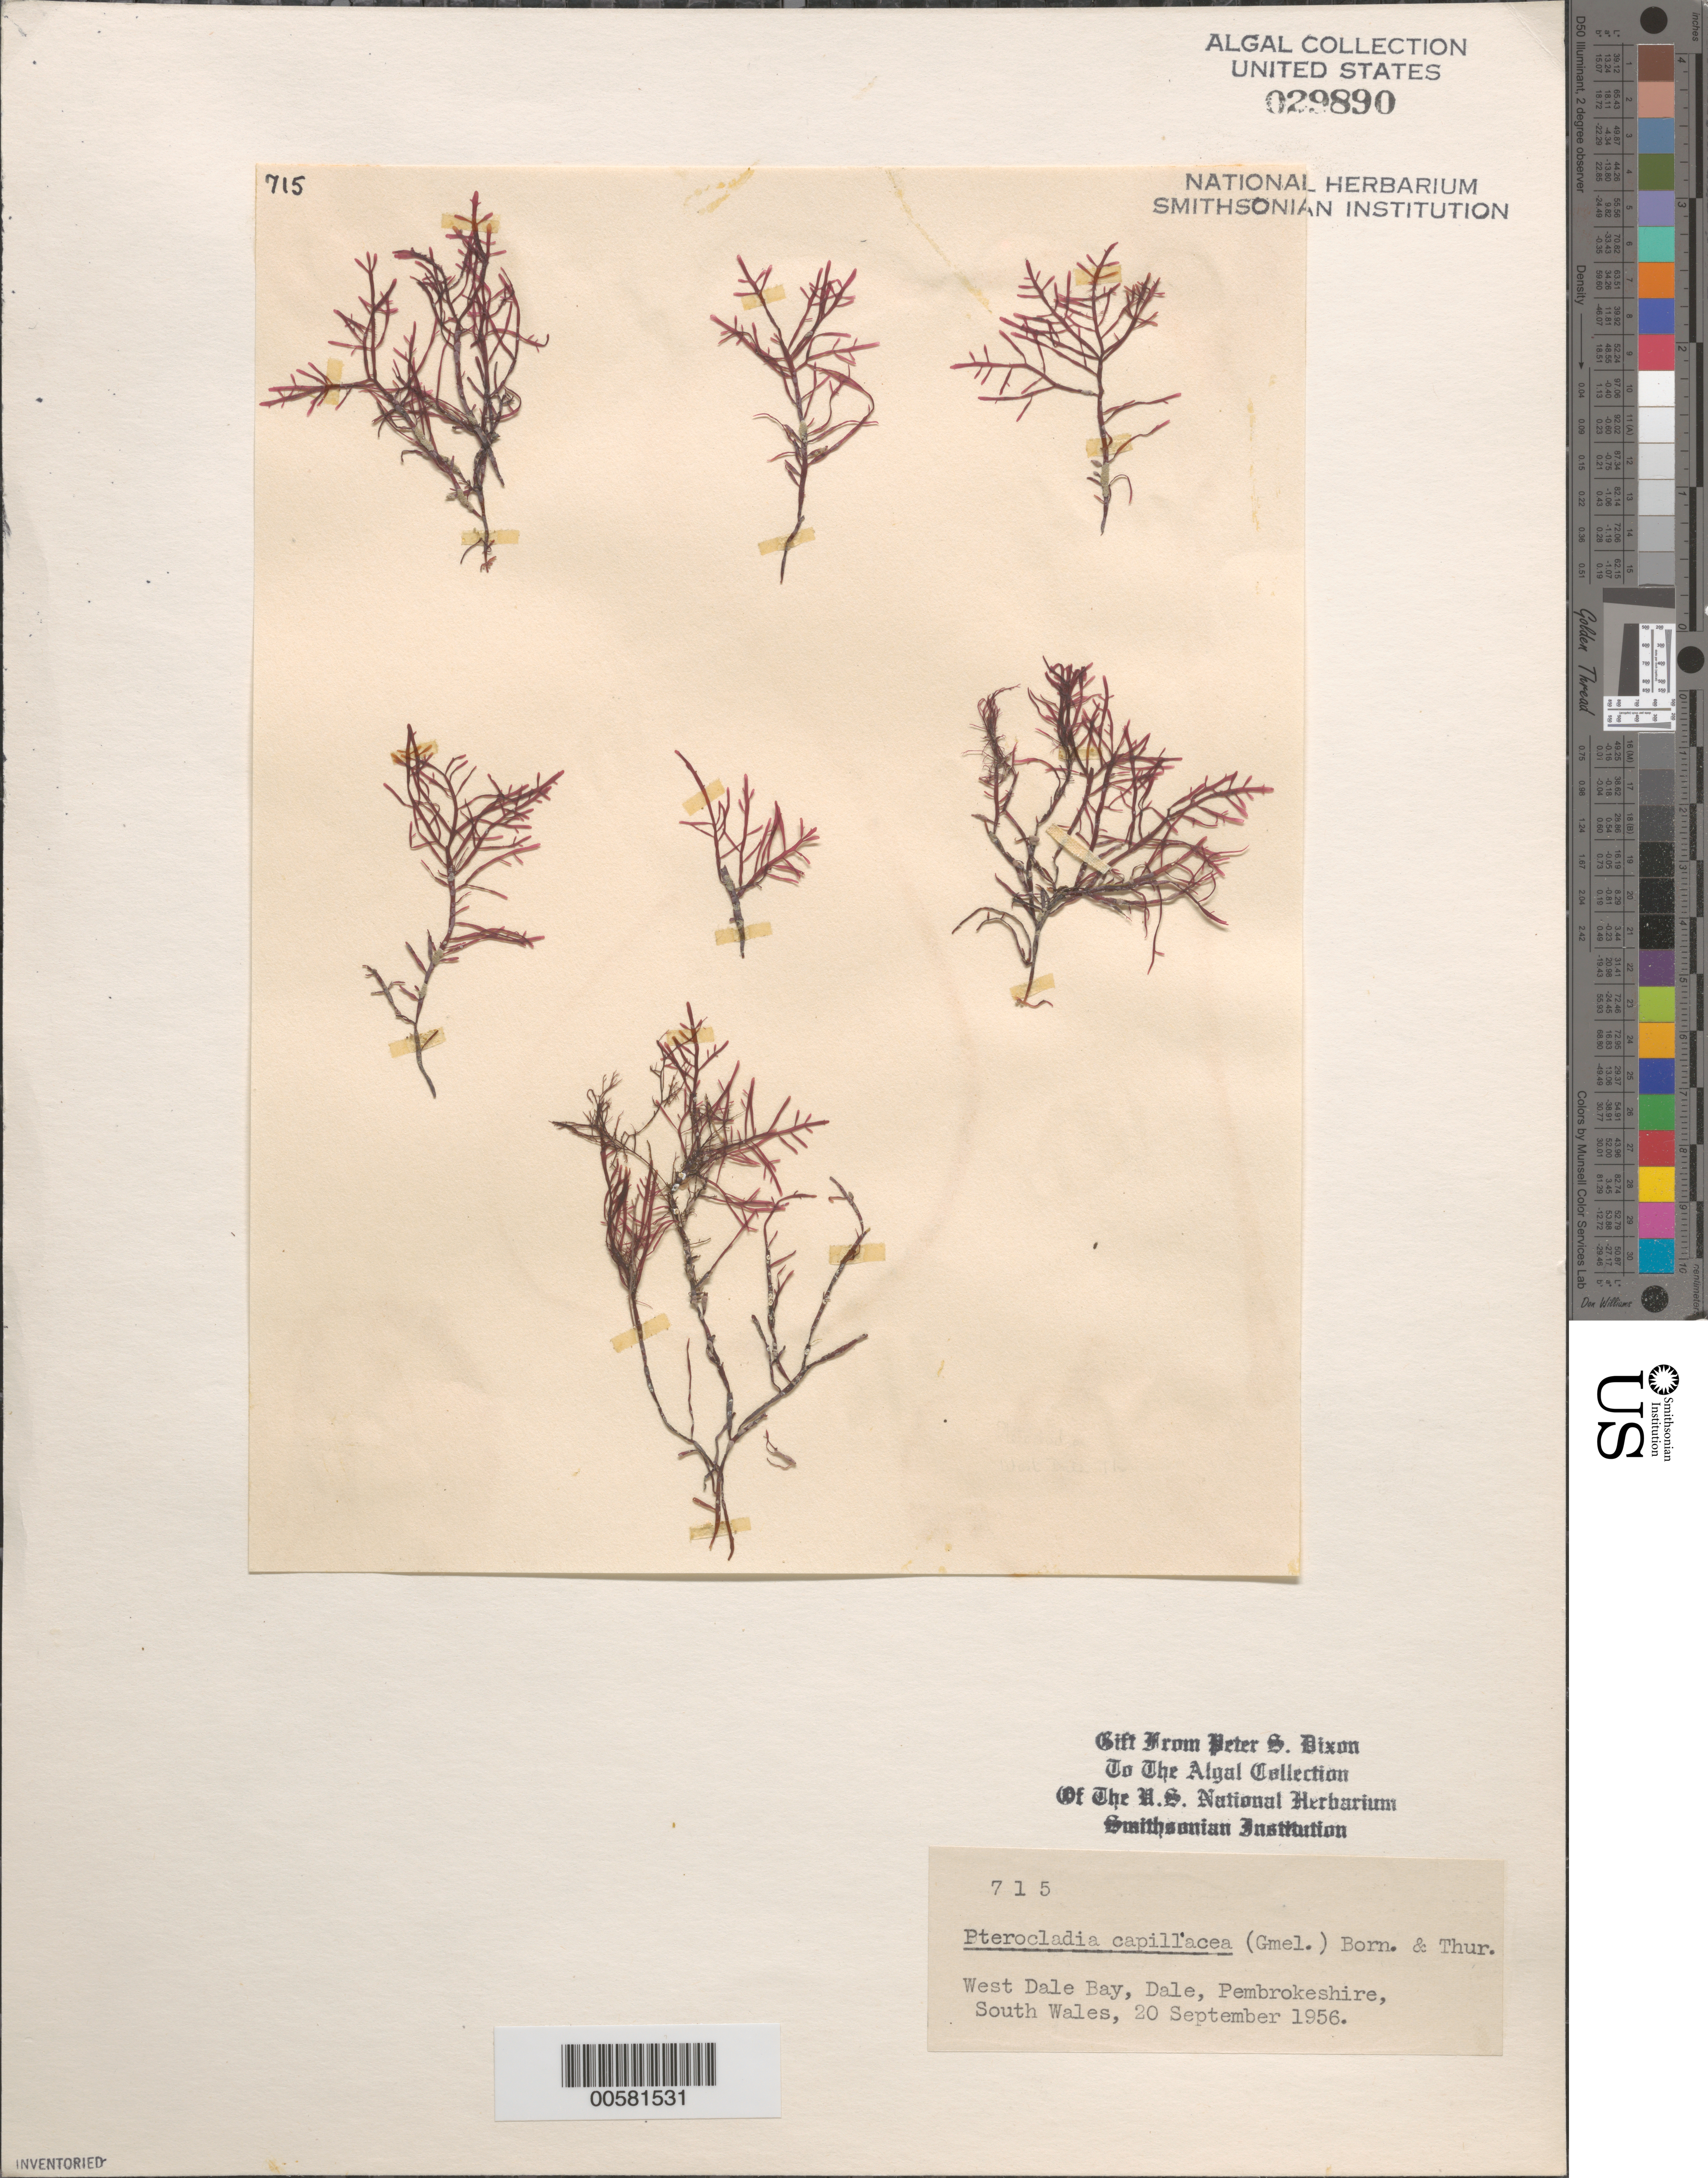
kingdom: Plantae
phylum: Rhodophyta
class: Florideophyceae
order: Gelidiales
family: Pterocladiaceae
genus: Pterocladiella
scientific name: Pterocladiella capillacea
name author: (S.G. Gmel.) Santelices & Hommers.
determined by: Algae name updating Project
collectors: P. S. Dixon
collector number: PSD 715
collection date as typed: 20 Sep 1956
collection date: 1956-09-20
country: United Kingdom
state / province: Wales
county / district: Dyfed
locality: West Dale Bay, Dale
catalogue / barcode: US 29890